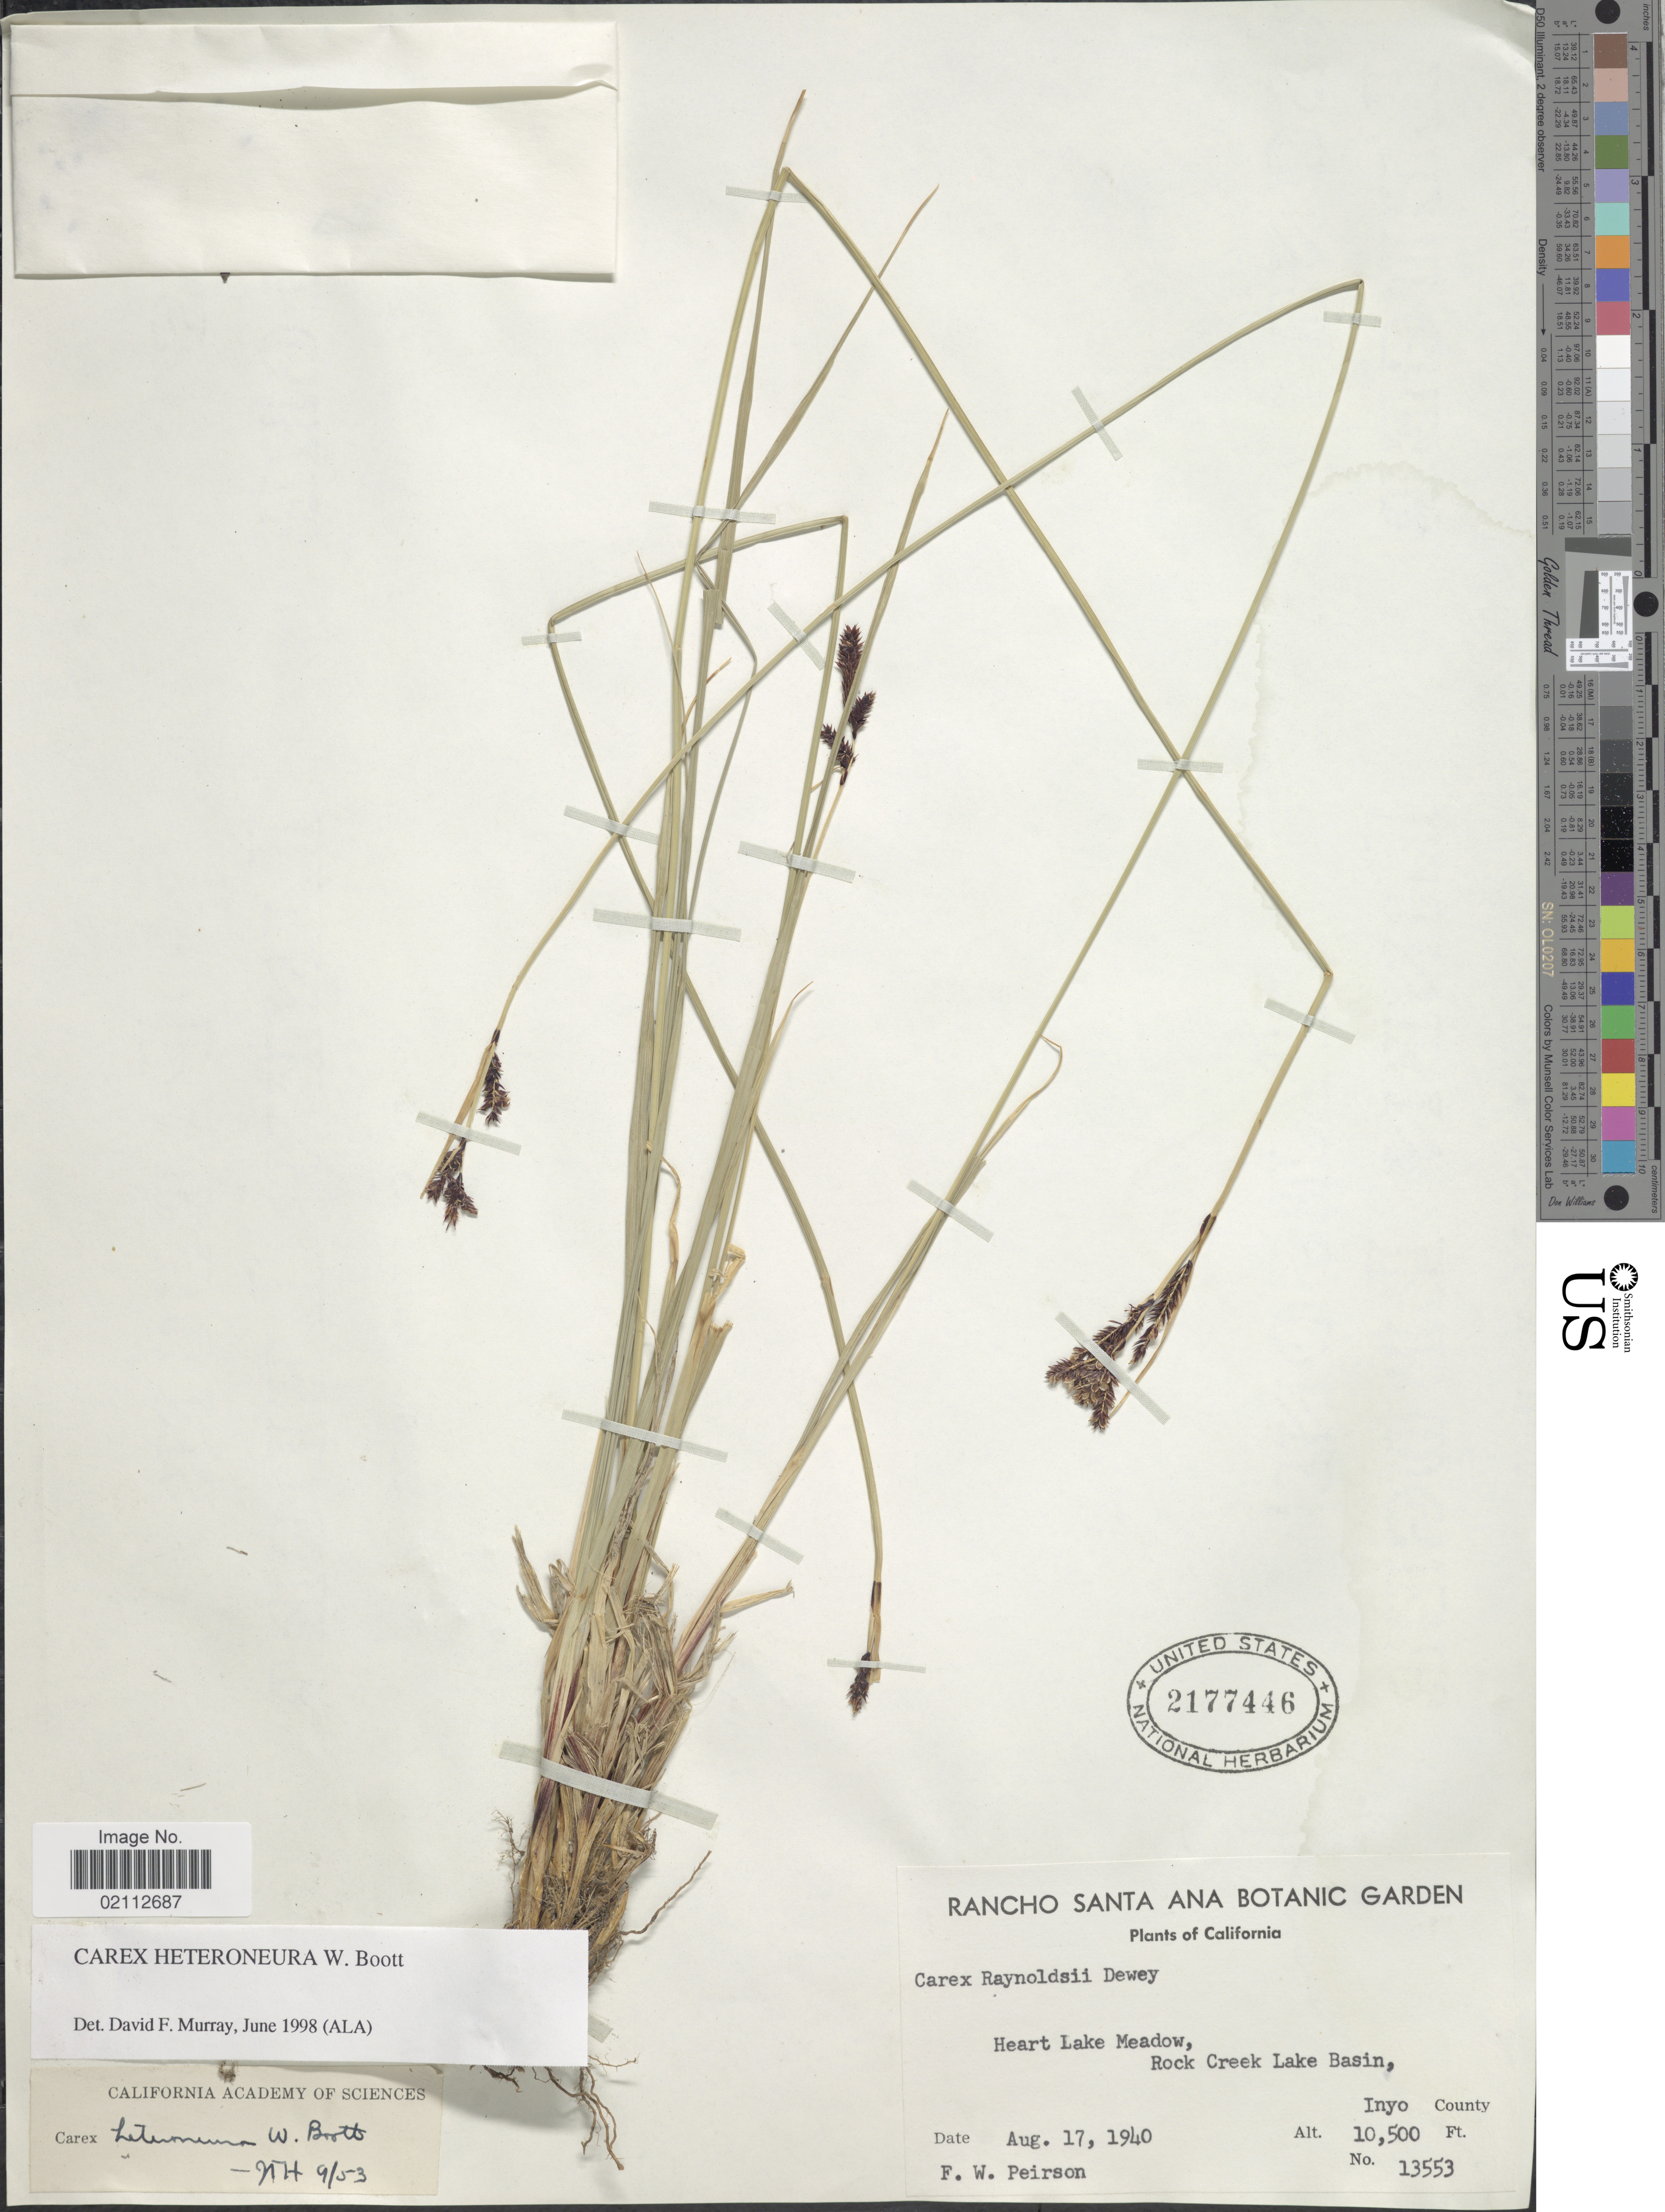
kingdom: Plantae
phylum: Tracheophyta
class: Liliopsida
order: Poales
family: Cyperaceae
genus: Carex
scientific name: Carex heteroneura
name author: S. Watson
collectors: F. Peirson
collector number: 13553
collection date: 1940-08-17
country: United States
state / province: California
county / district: Inyo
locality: Heart Lake Meadow, Rock Creek Lake Basin, Inyo County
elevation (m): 3200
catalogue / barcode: US 2177446